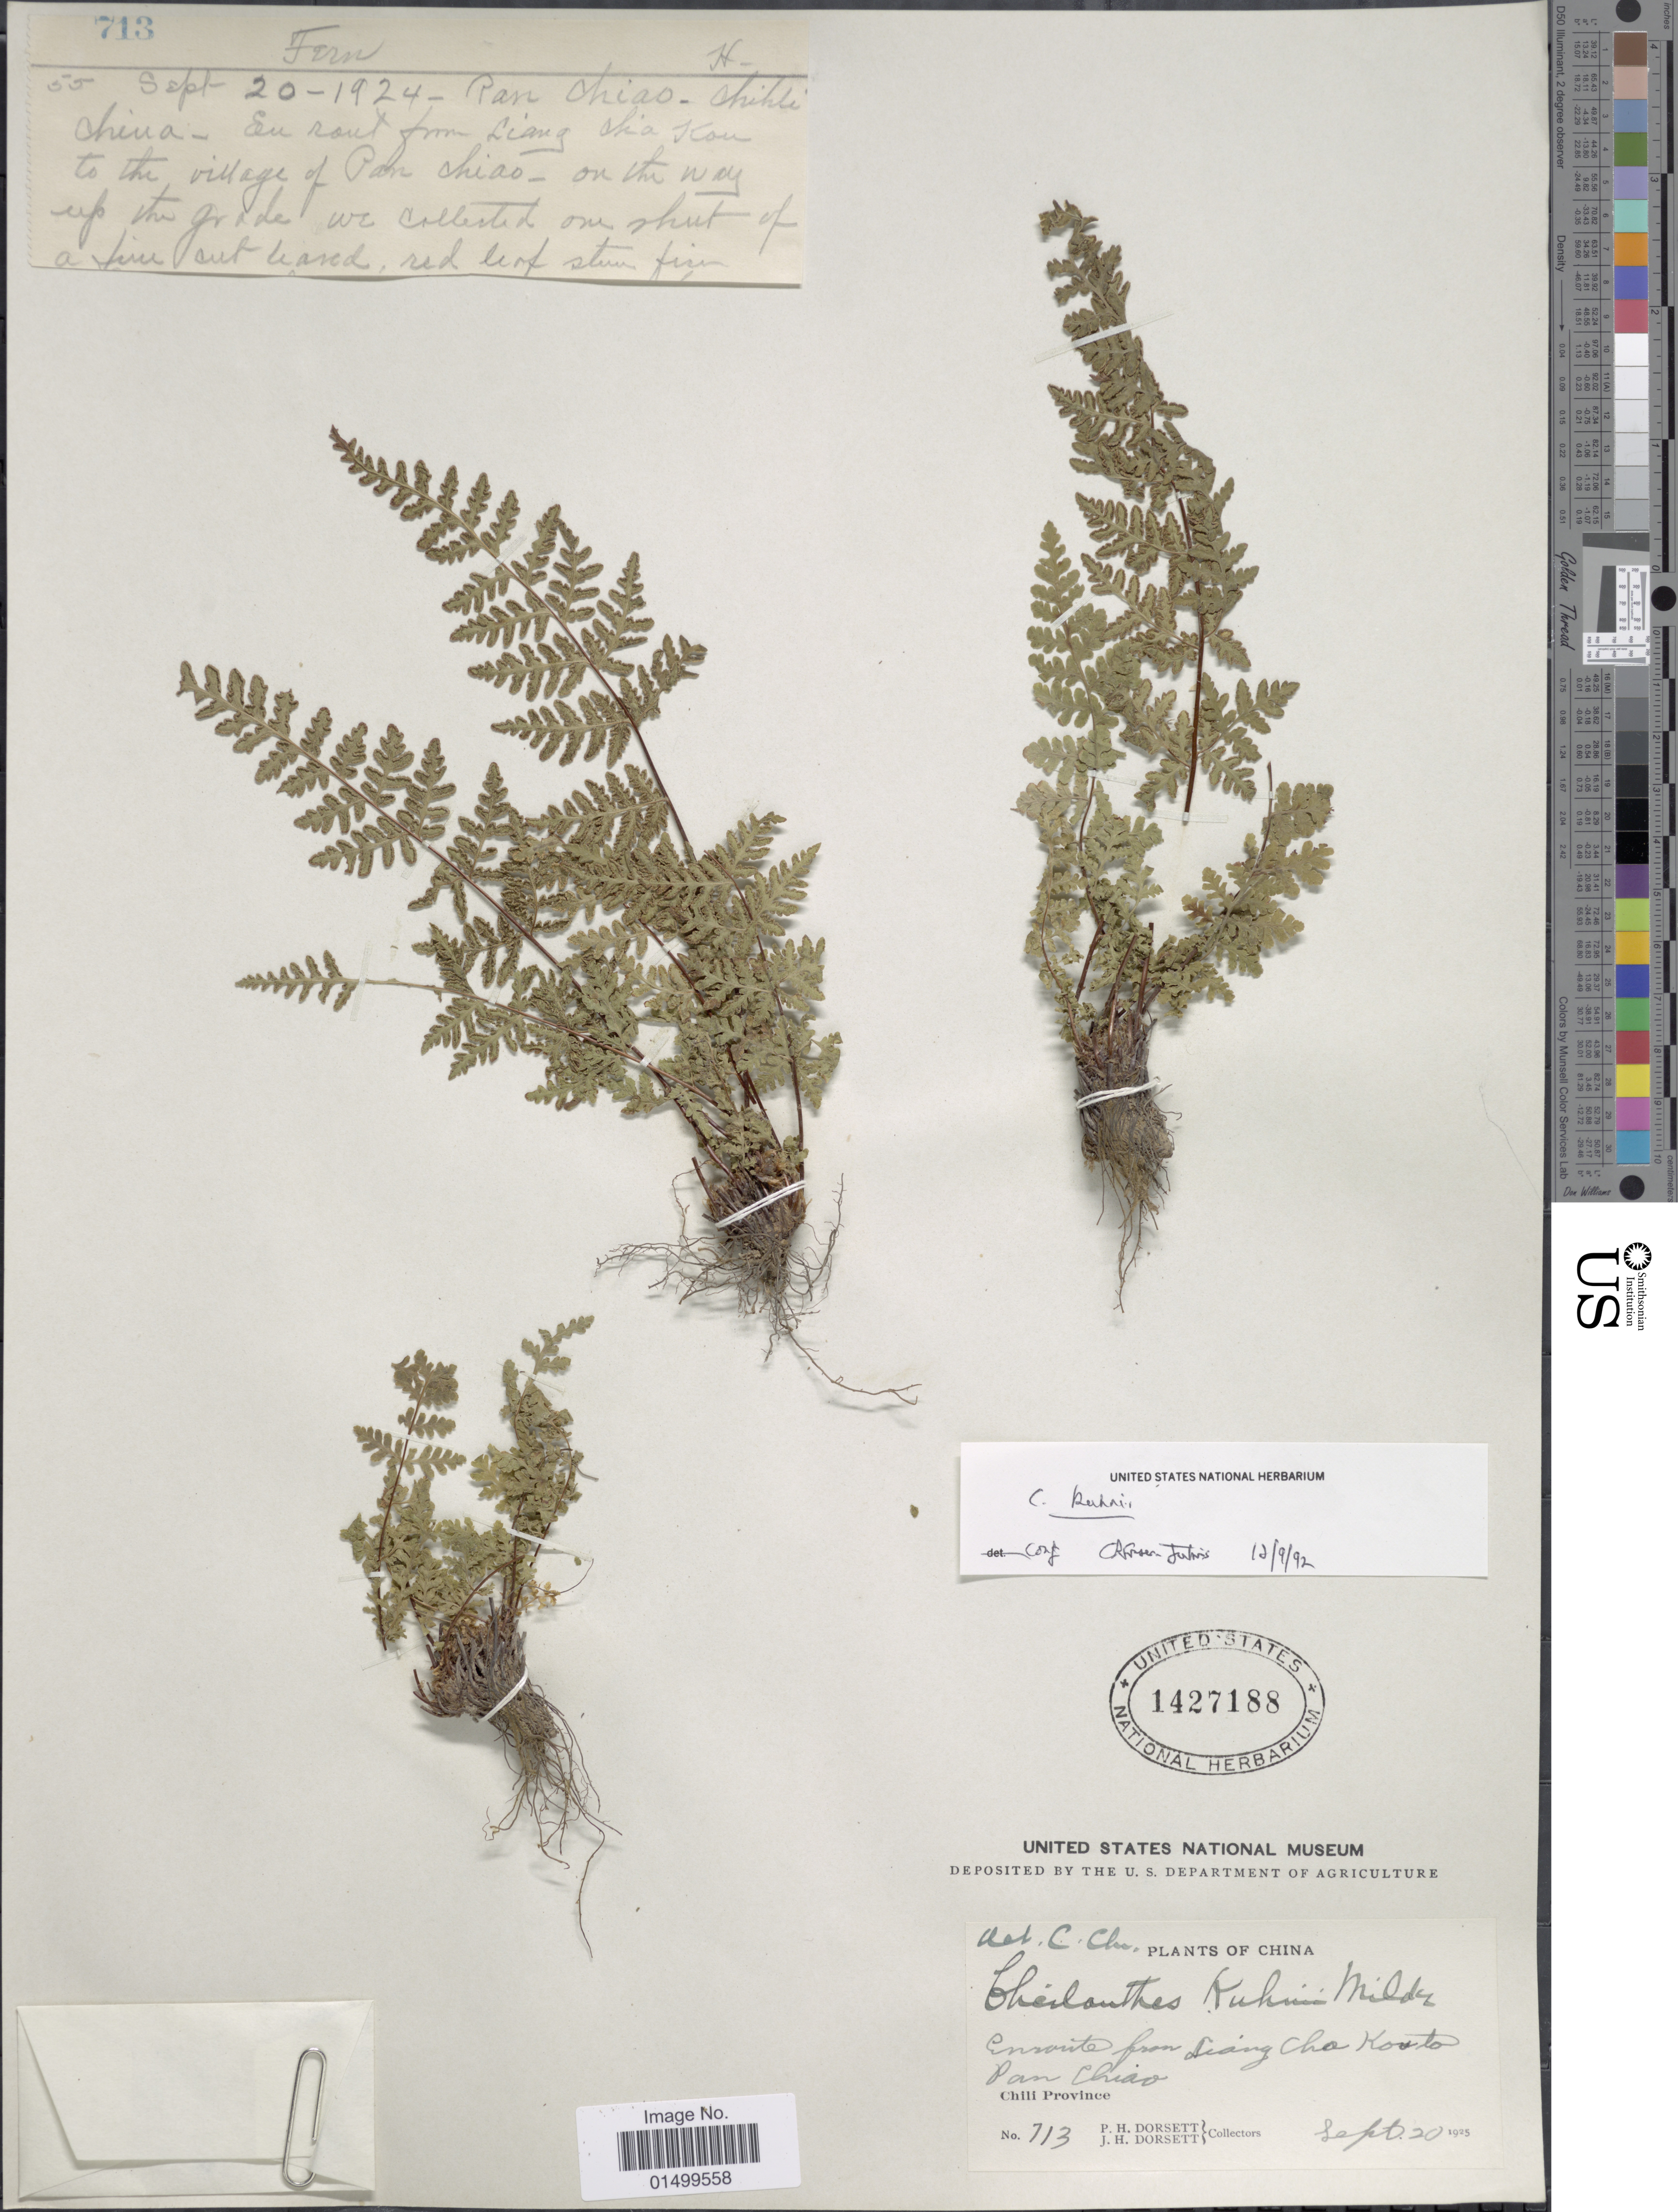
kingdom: Plantae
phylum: Tracheophyta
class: Polypodiopsida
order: Polypodiales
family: Pteridaceae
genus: Cheilanthes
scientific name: Cheilanthes kuhnii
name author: Milde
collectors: P. H. Dorsett & J. Dorsett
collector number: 713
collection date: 1925-09-20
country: China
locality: Enroute from Liang Cha Kouto Pan Chiao. Chili Province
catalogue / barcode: US 1427188